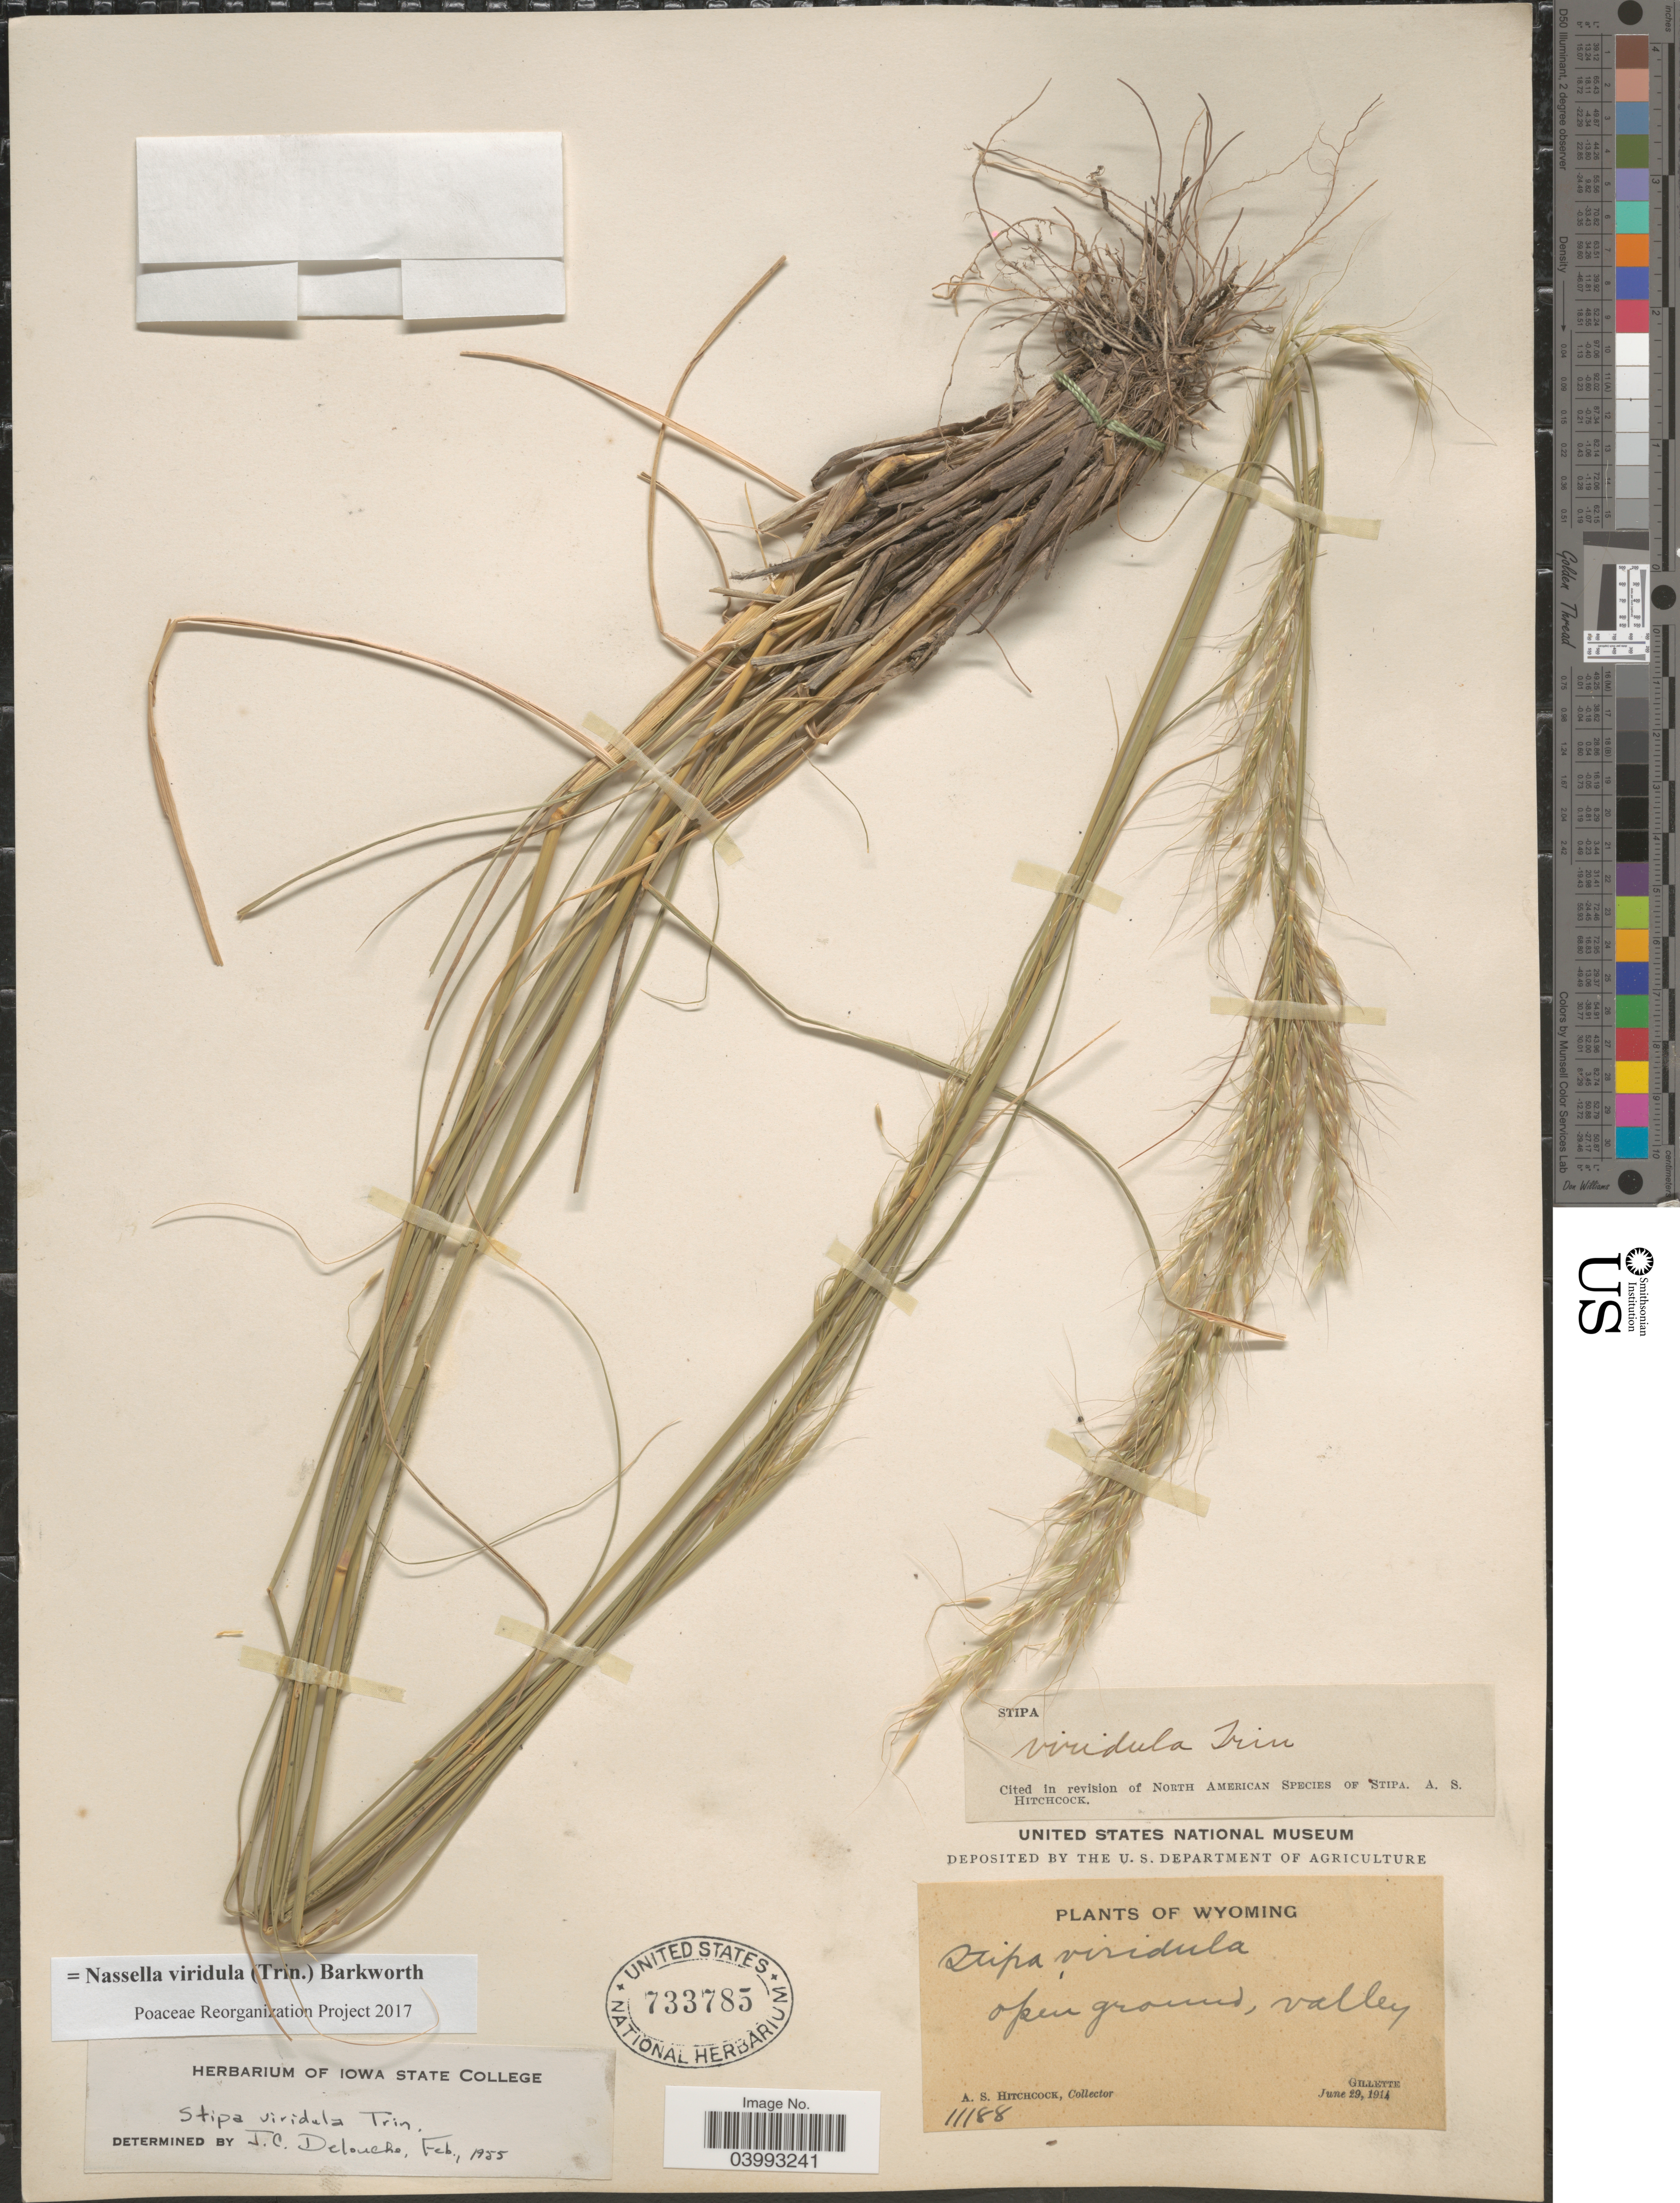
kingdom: Plantae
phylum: Tracheophyta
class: Liliopsida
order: Poales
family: Poaceae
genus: Nassella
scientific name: Nassella viridula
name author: (Trin.) Barkworth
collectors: A. S. Hitchcock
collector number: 11188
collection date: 1914-06-29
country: United States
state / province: Wyoming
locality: Gillette.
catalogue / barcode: US 733785